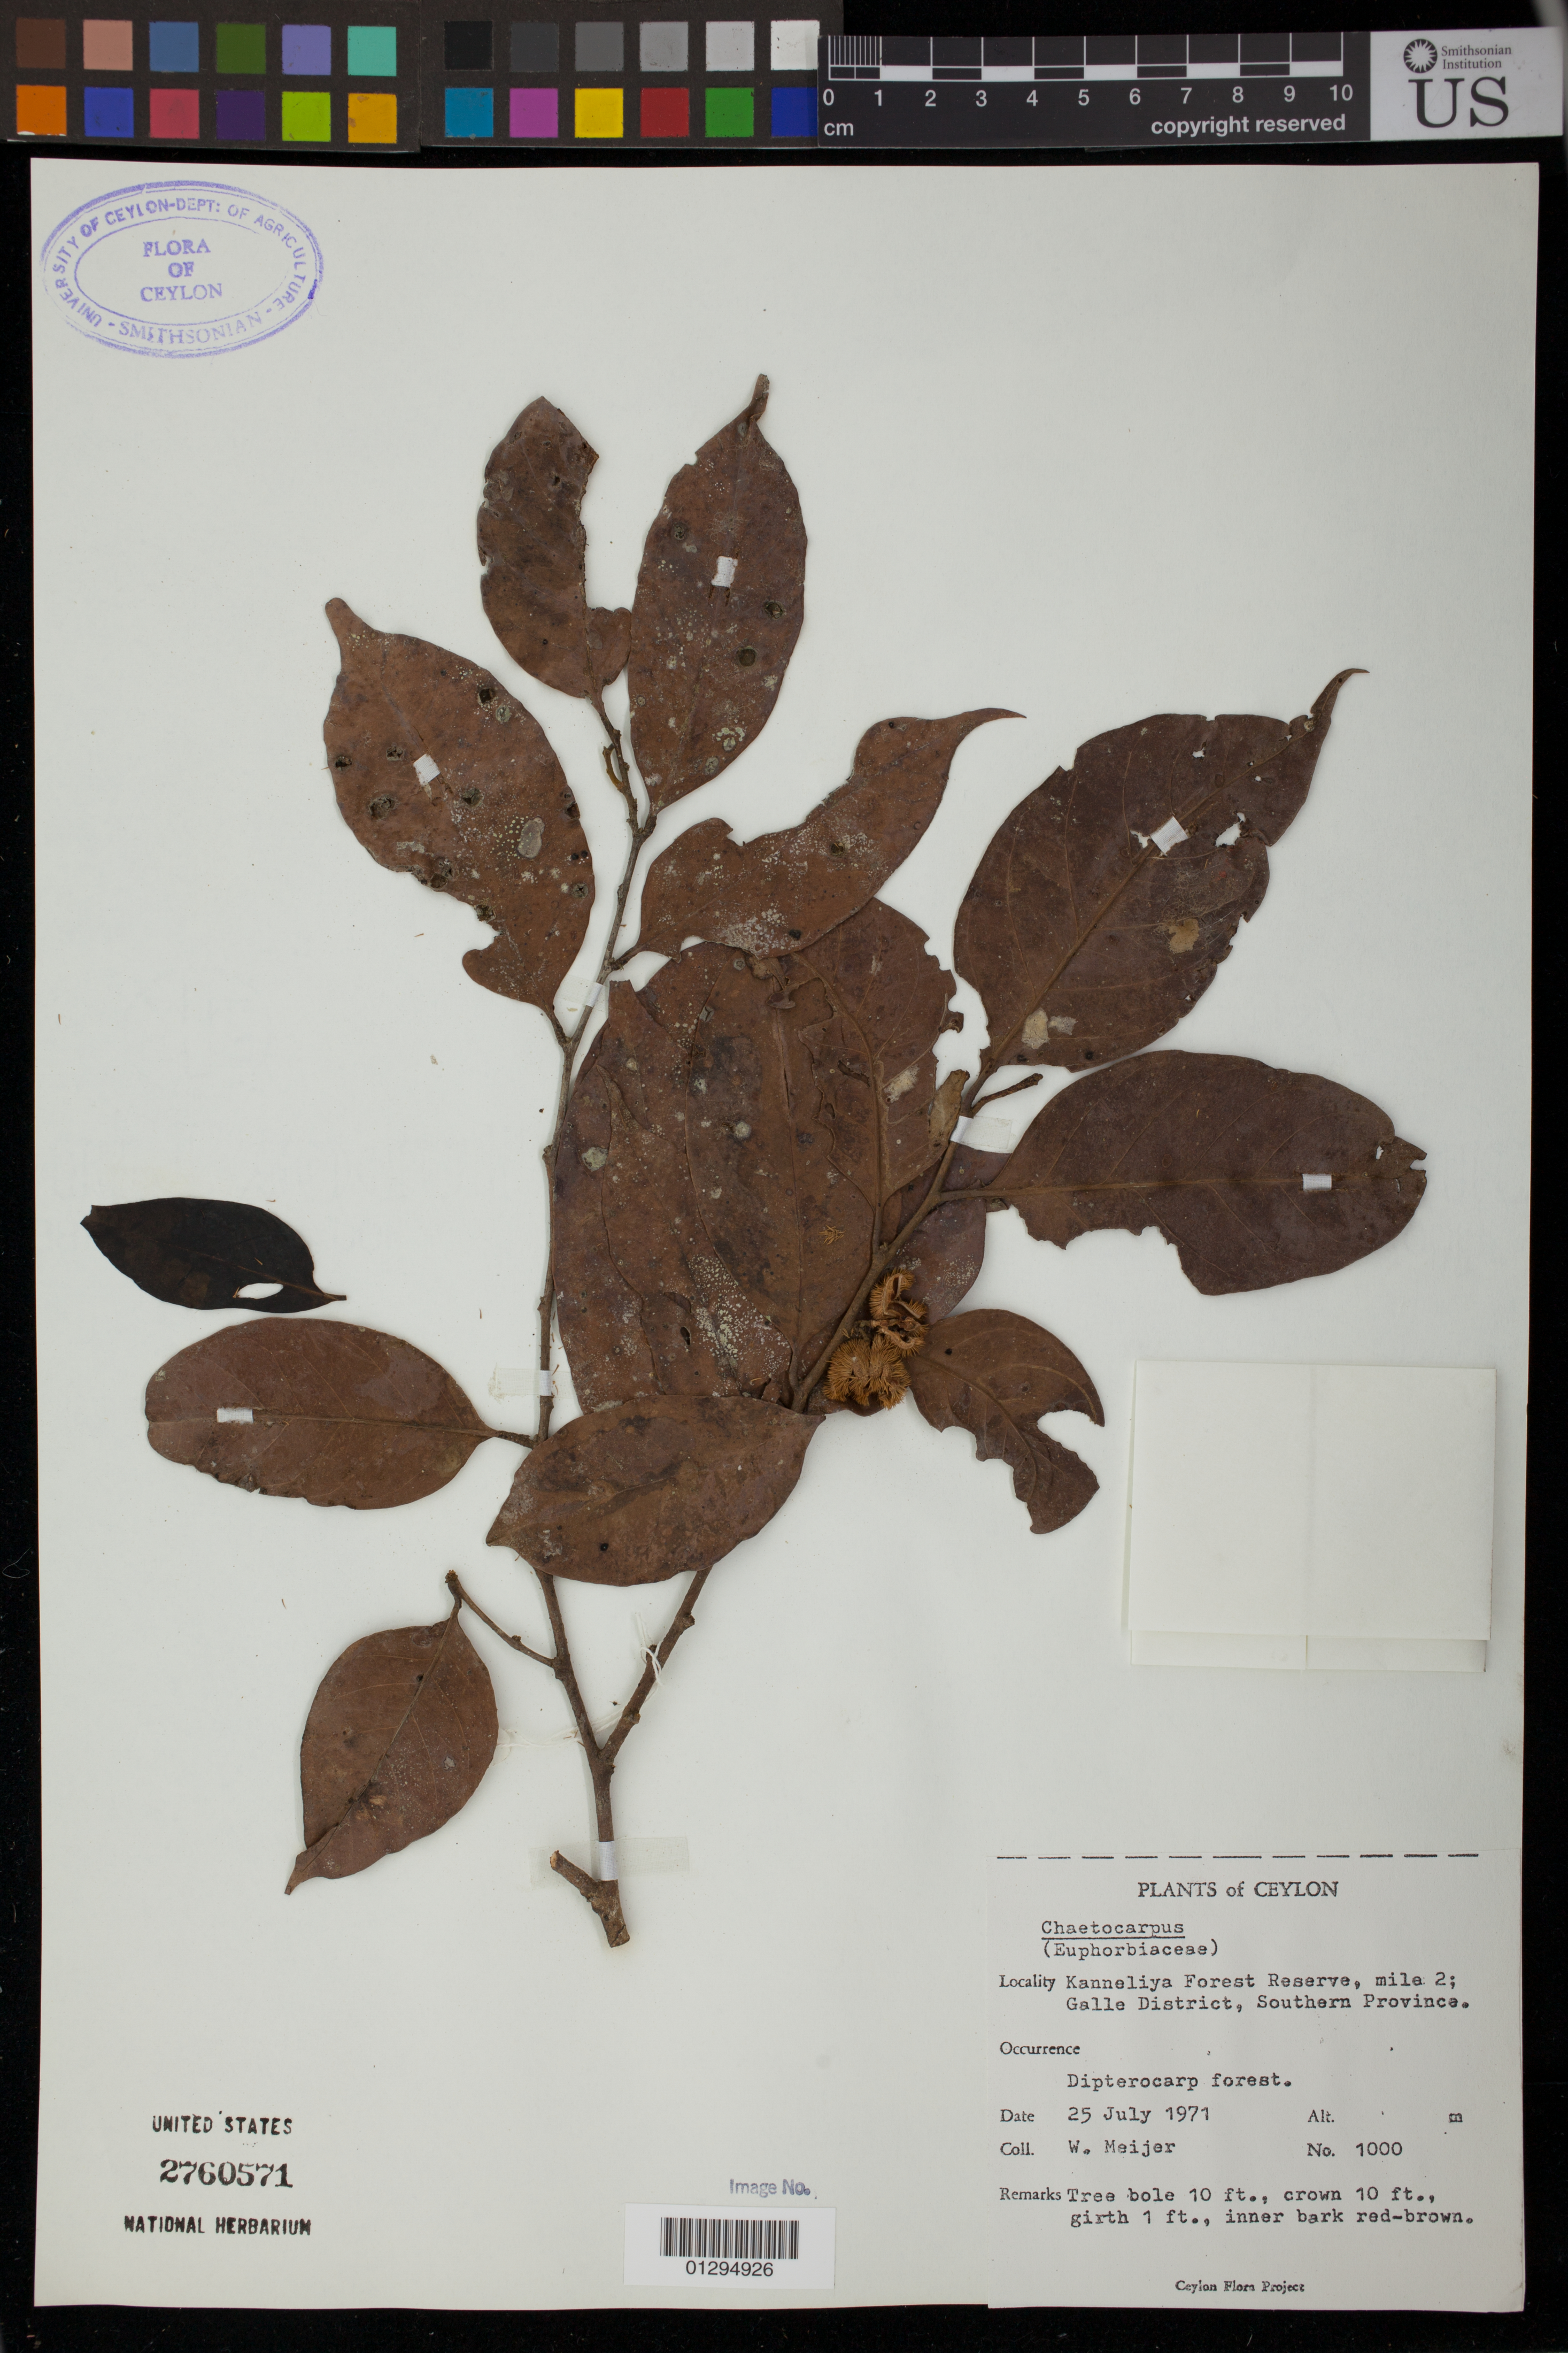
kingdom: Plantae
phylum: Tracheophyta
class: Magnoliopsida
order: Malpighiales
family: Peraceae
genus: Chaetocarpus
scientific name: Chaetocarpus sp.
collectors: W. Meijer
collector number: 1000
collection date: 1971-07-25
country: Sri Lanka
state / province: Southern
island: Ceylon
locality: Kanneliya Forest Reserve, Mile 2; Galle Distrcit.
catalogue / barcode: US 2760571